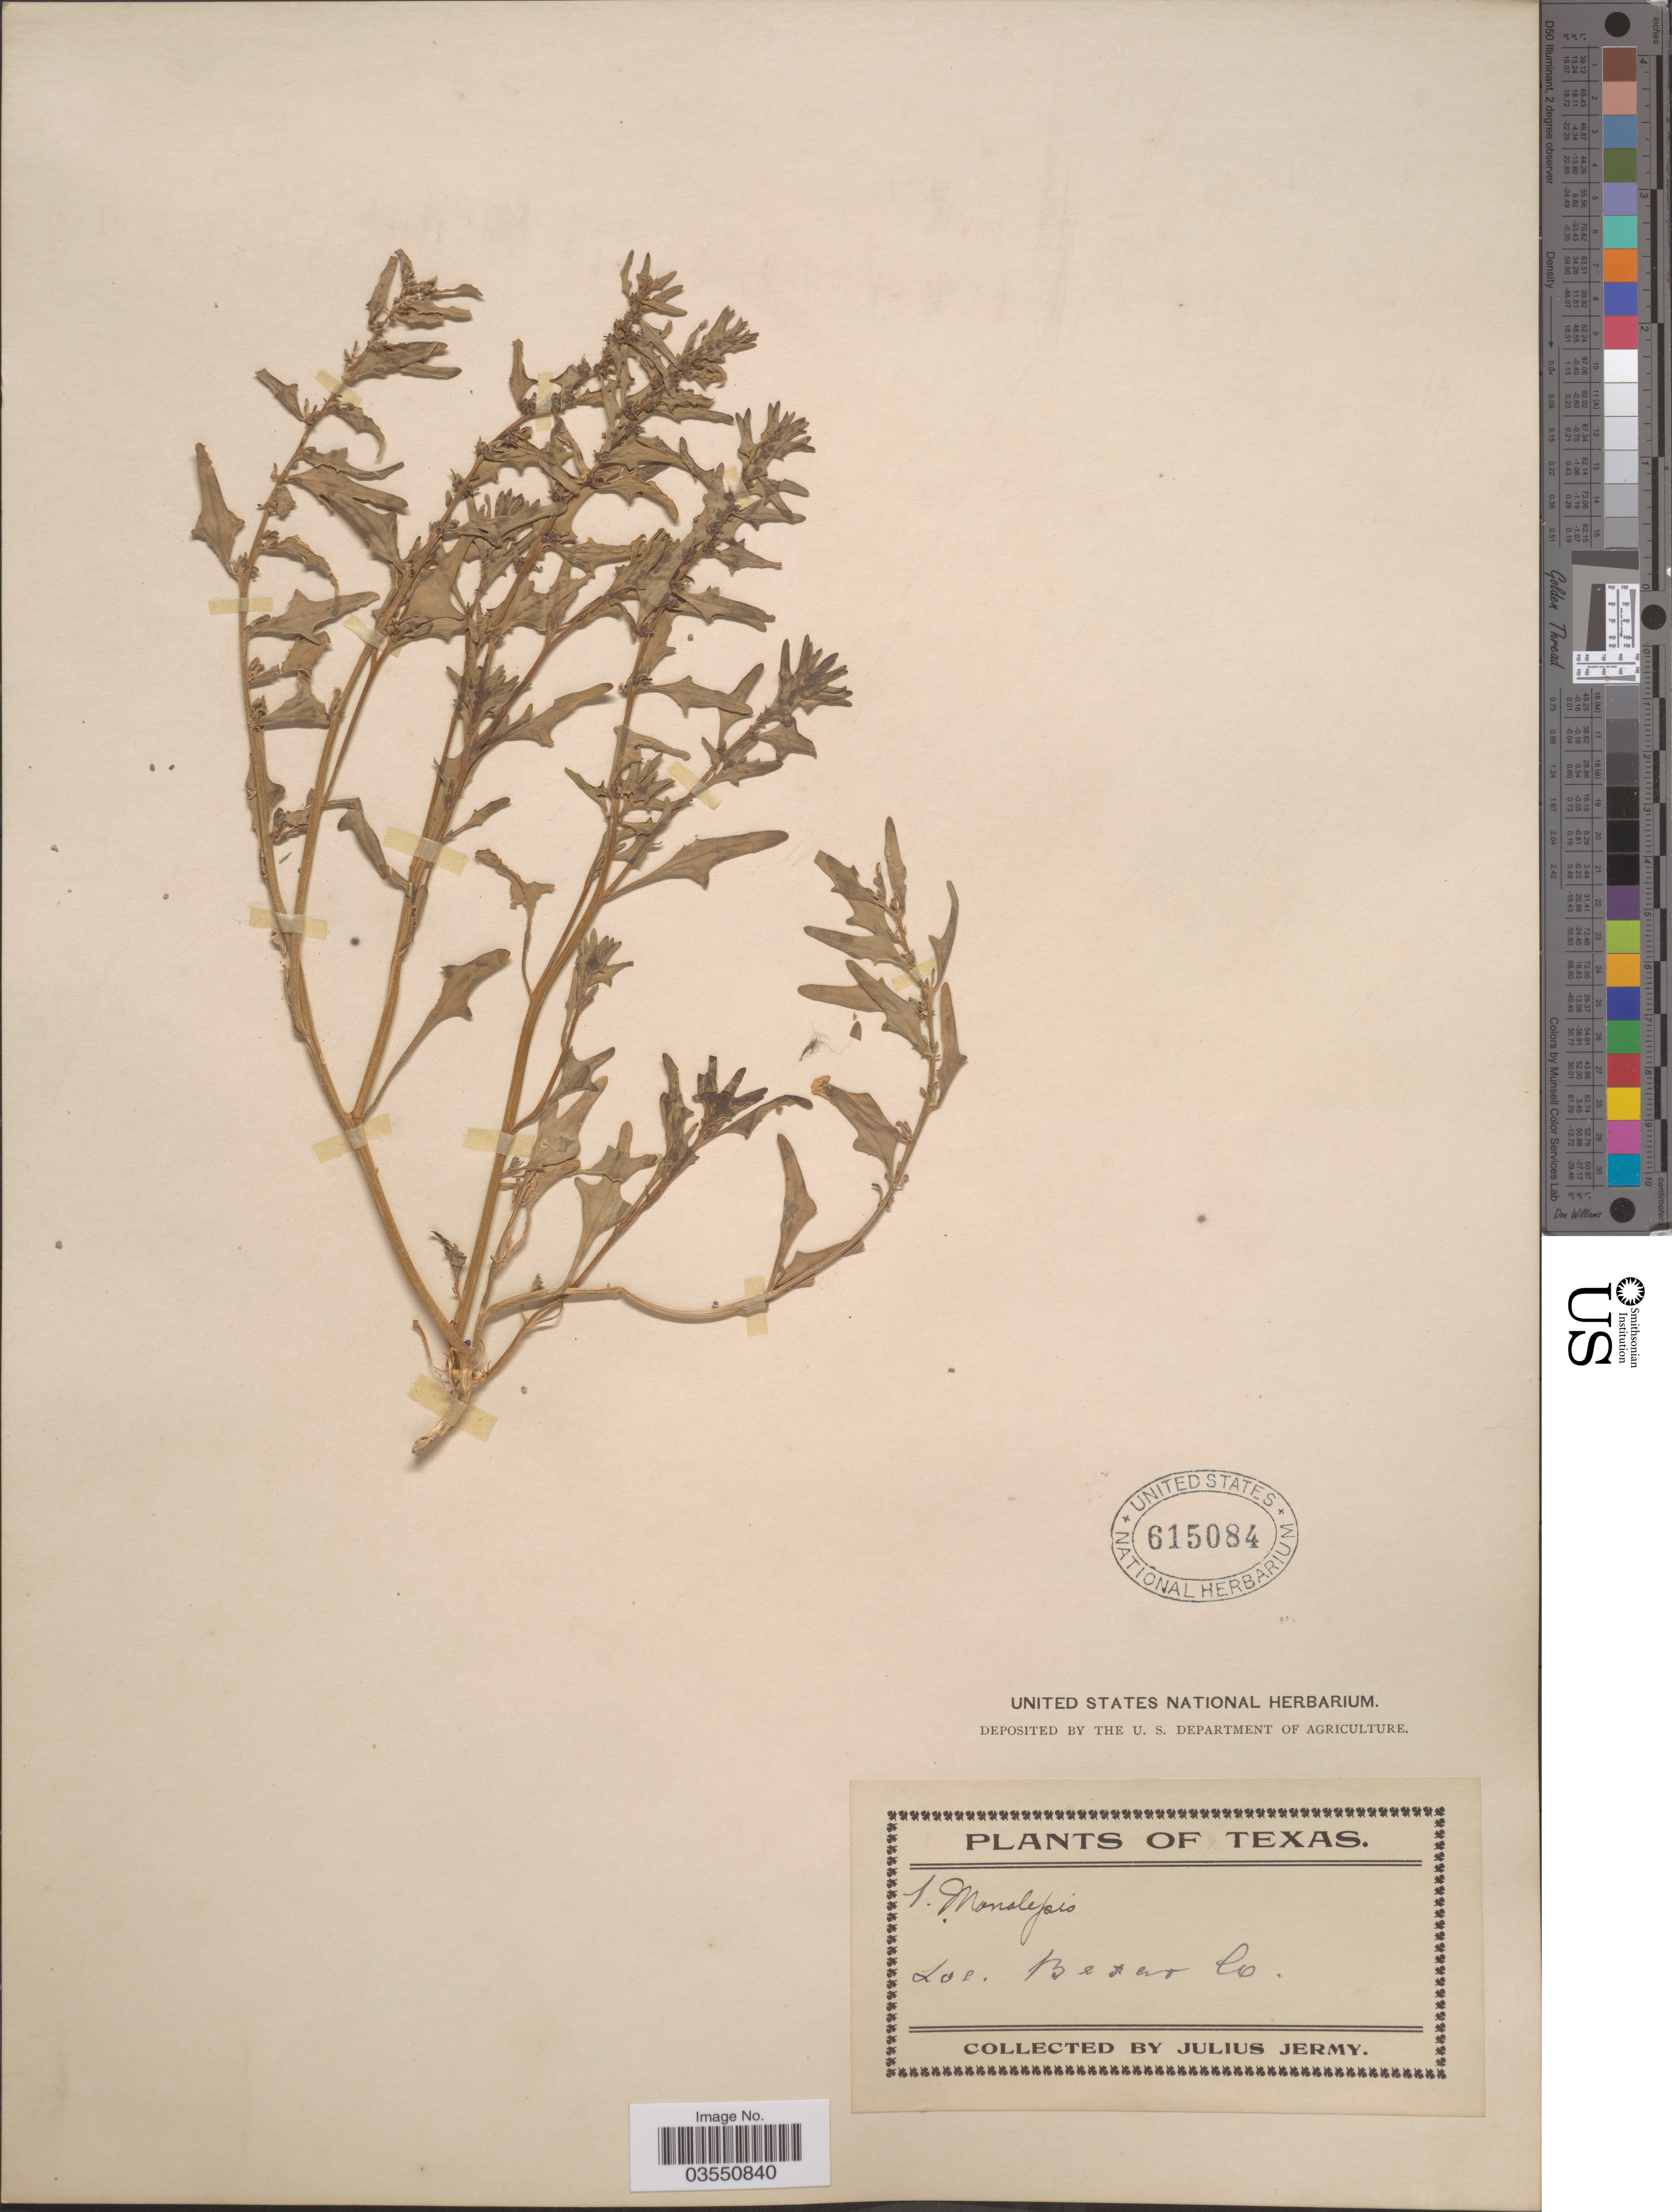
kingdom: Plantae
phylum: Tracheophyta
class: Magnoliopsida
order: Caryophyllales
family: Amaranthaceae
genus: Blitum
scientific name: Blitum nuttallianum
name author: Schult.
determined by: Strong, Mark T., (BOT), Smithsonian Institution - National Museum of Natural History (UNITED STATES)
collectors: J. Jermy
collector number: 1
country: United States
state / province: Texas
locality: Bexar Co.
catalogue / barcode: US 615084